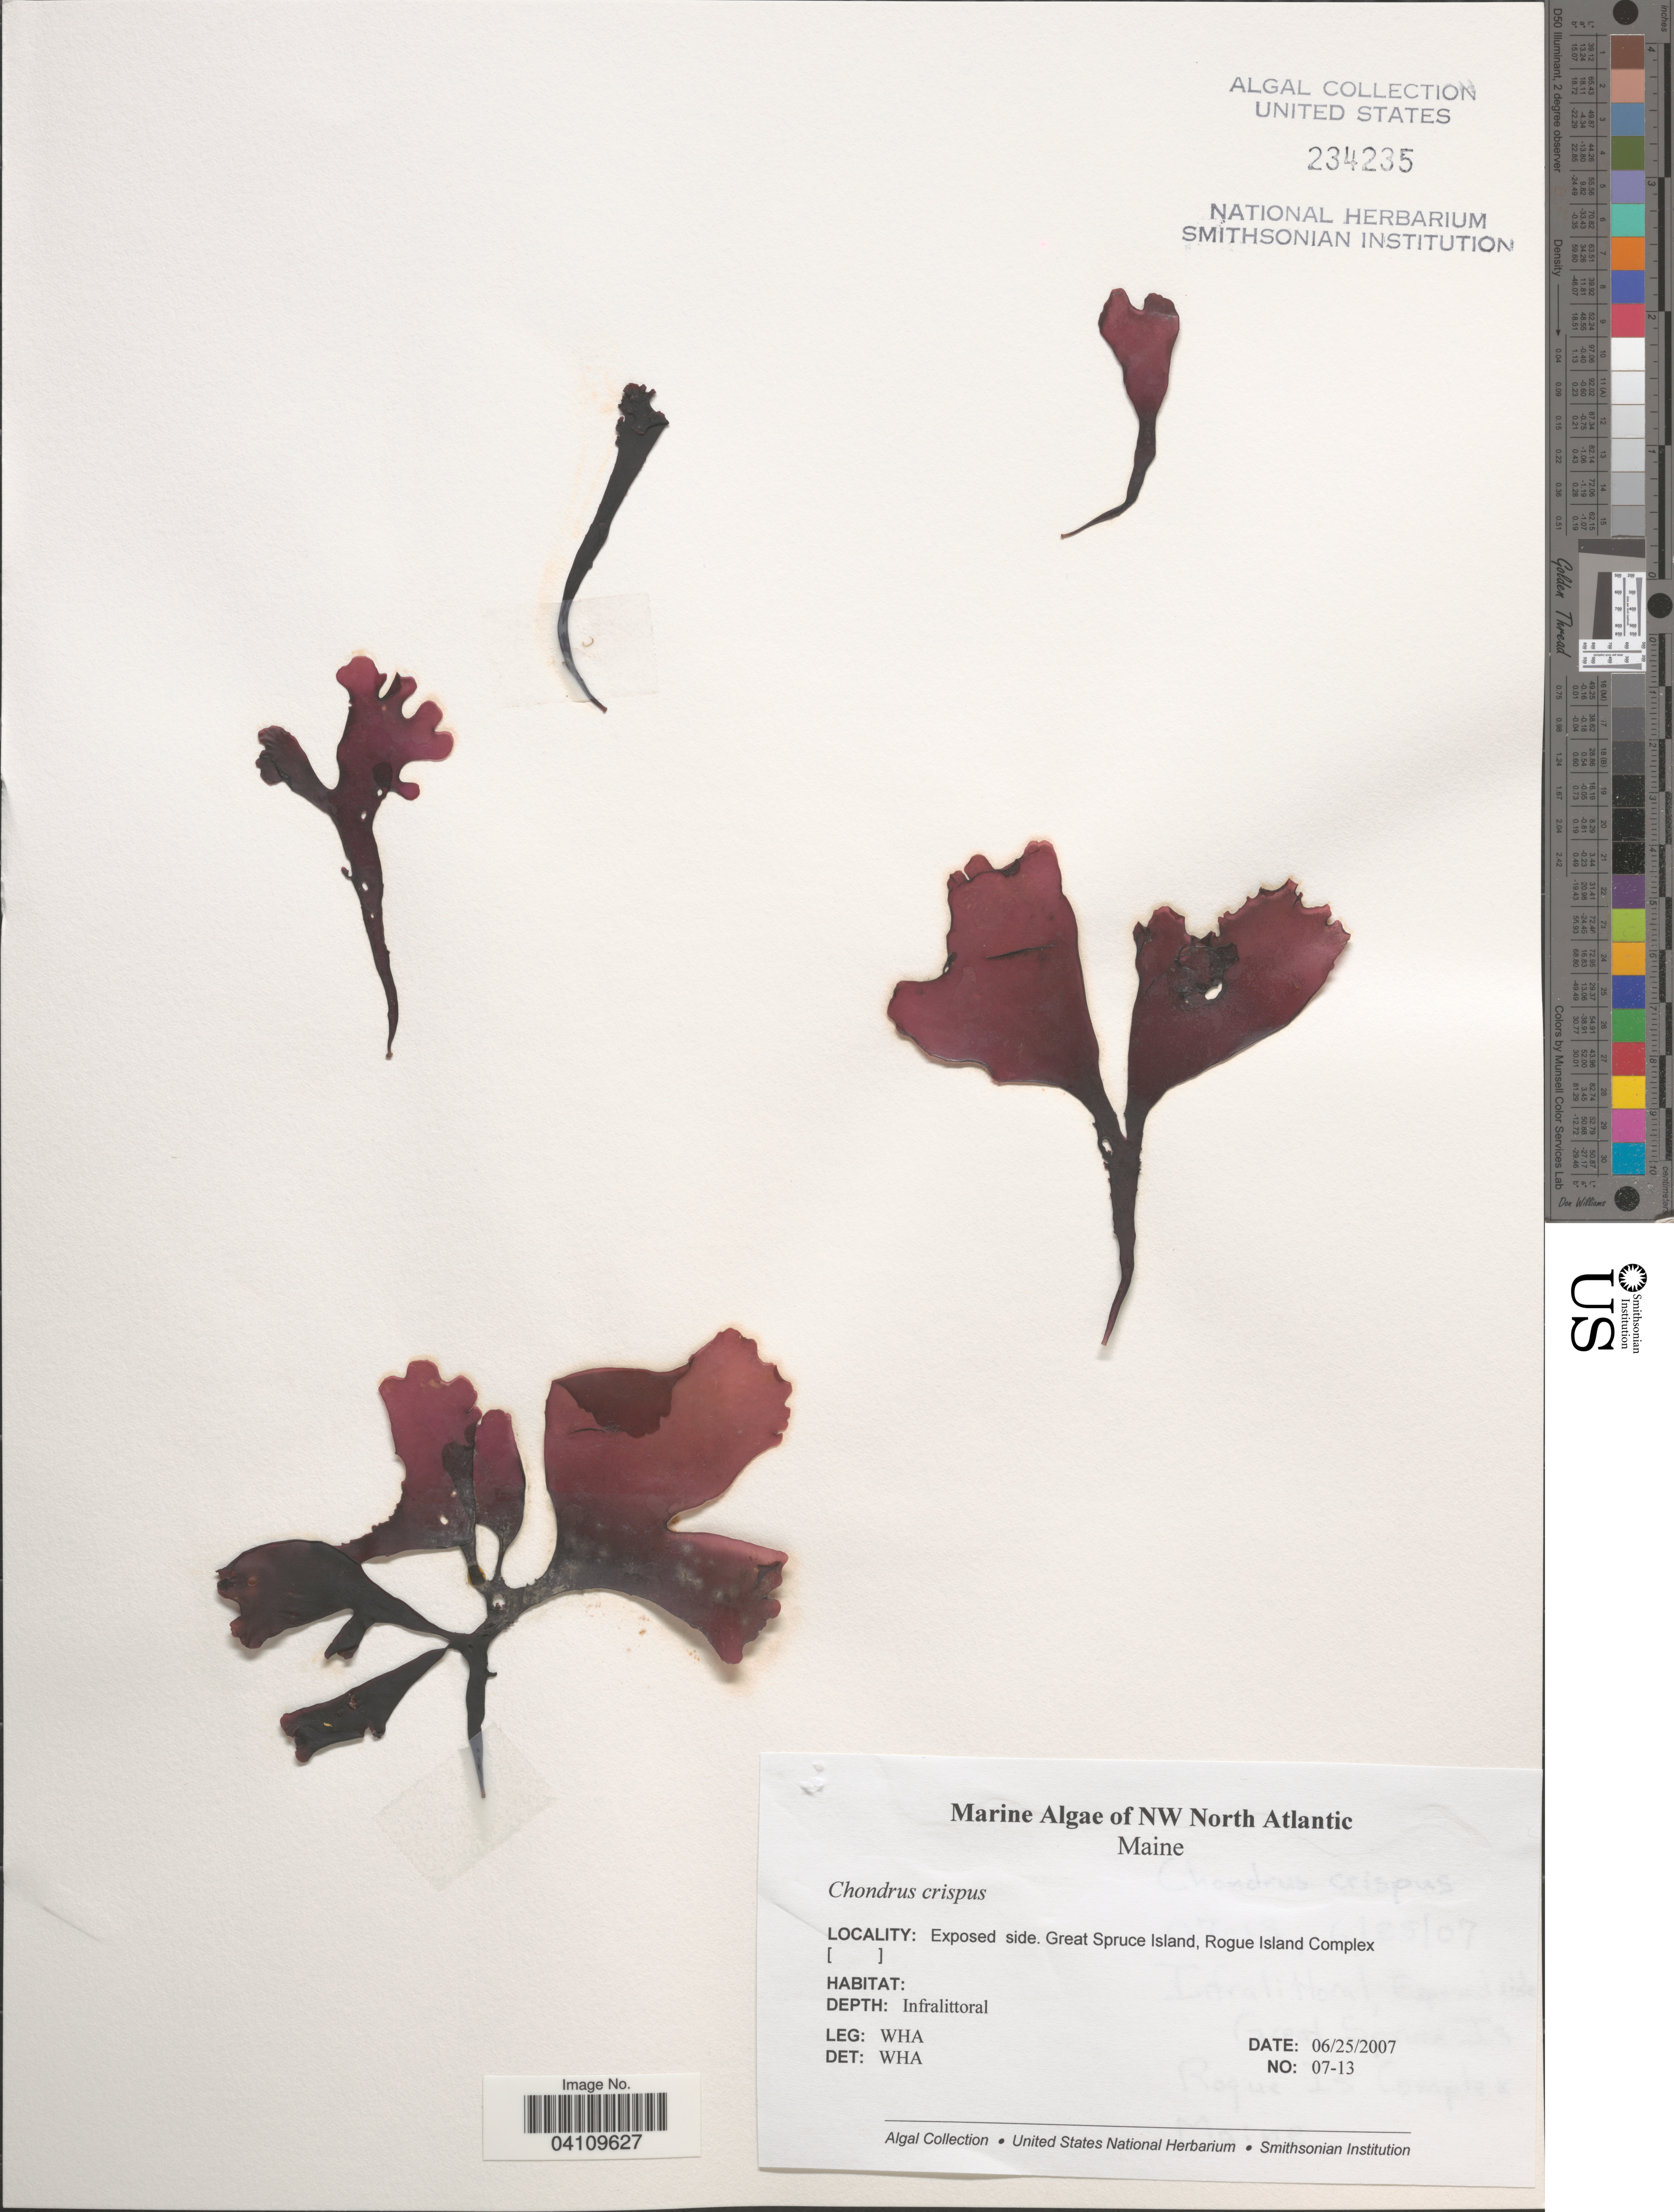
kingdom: Plantae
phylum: Rhodophyta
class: Florideophyceae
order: Gigartinales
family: Gigartinaceae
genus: Chondrus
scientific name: Chondrus crispus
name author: Stackh.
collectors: W. H. Adey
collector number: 07-13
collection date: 2007-06-25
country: United States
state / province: Maine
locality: NW North Atlantic. Exposed side. Great Spruce Island, Rogue Island Complex.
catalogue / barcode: US 234235